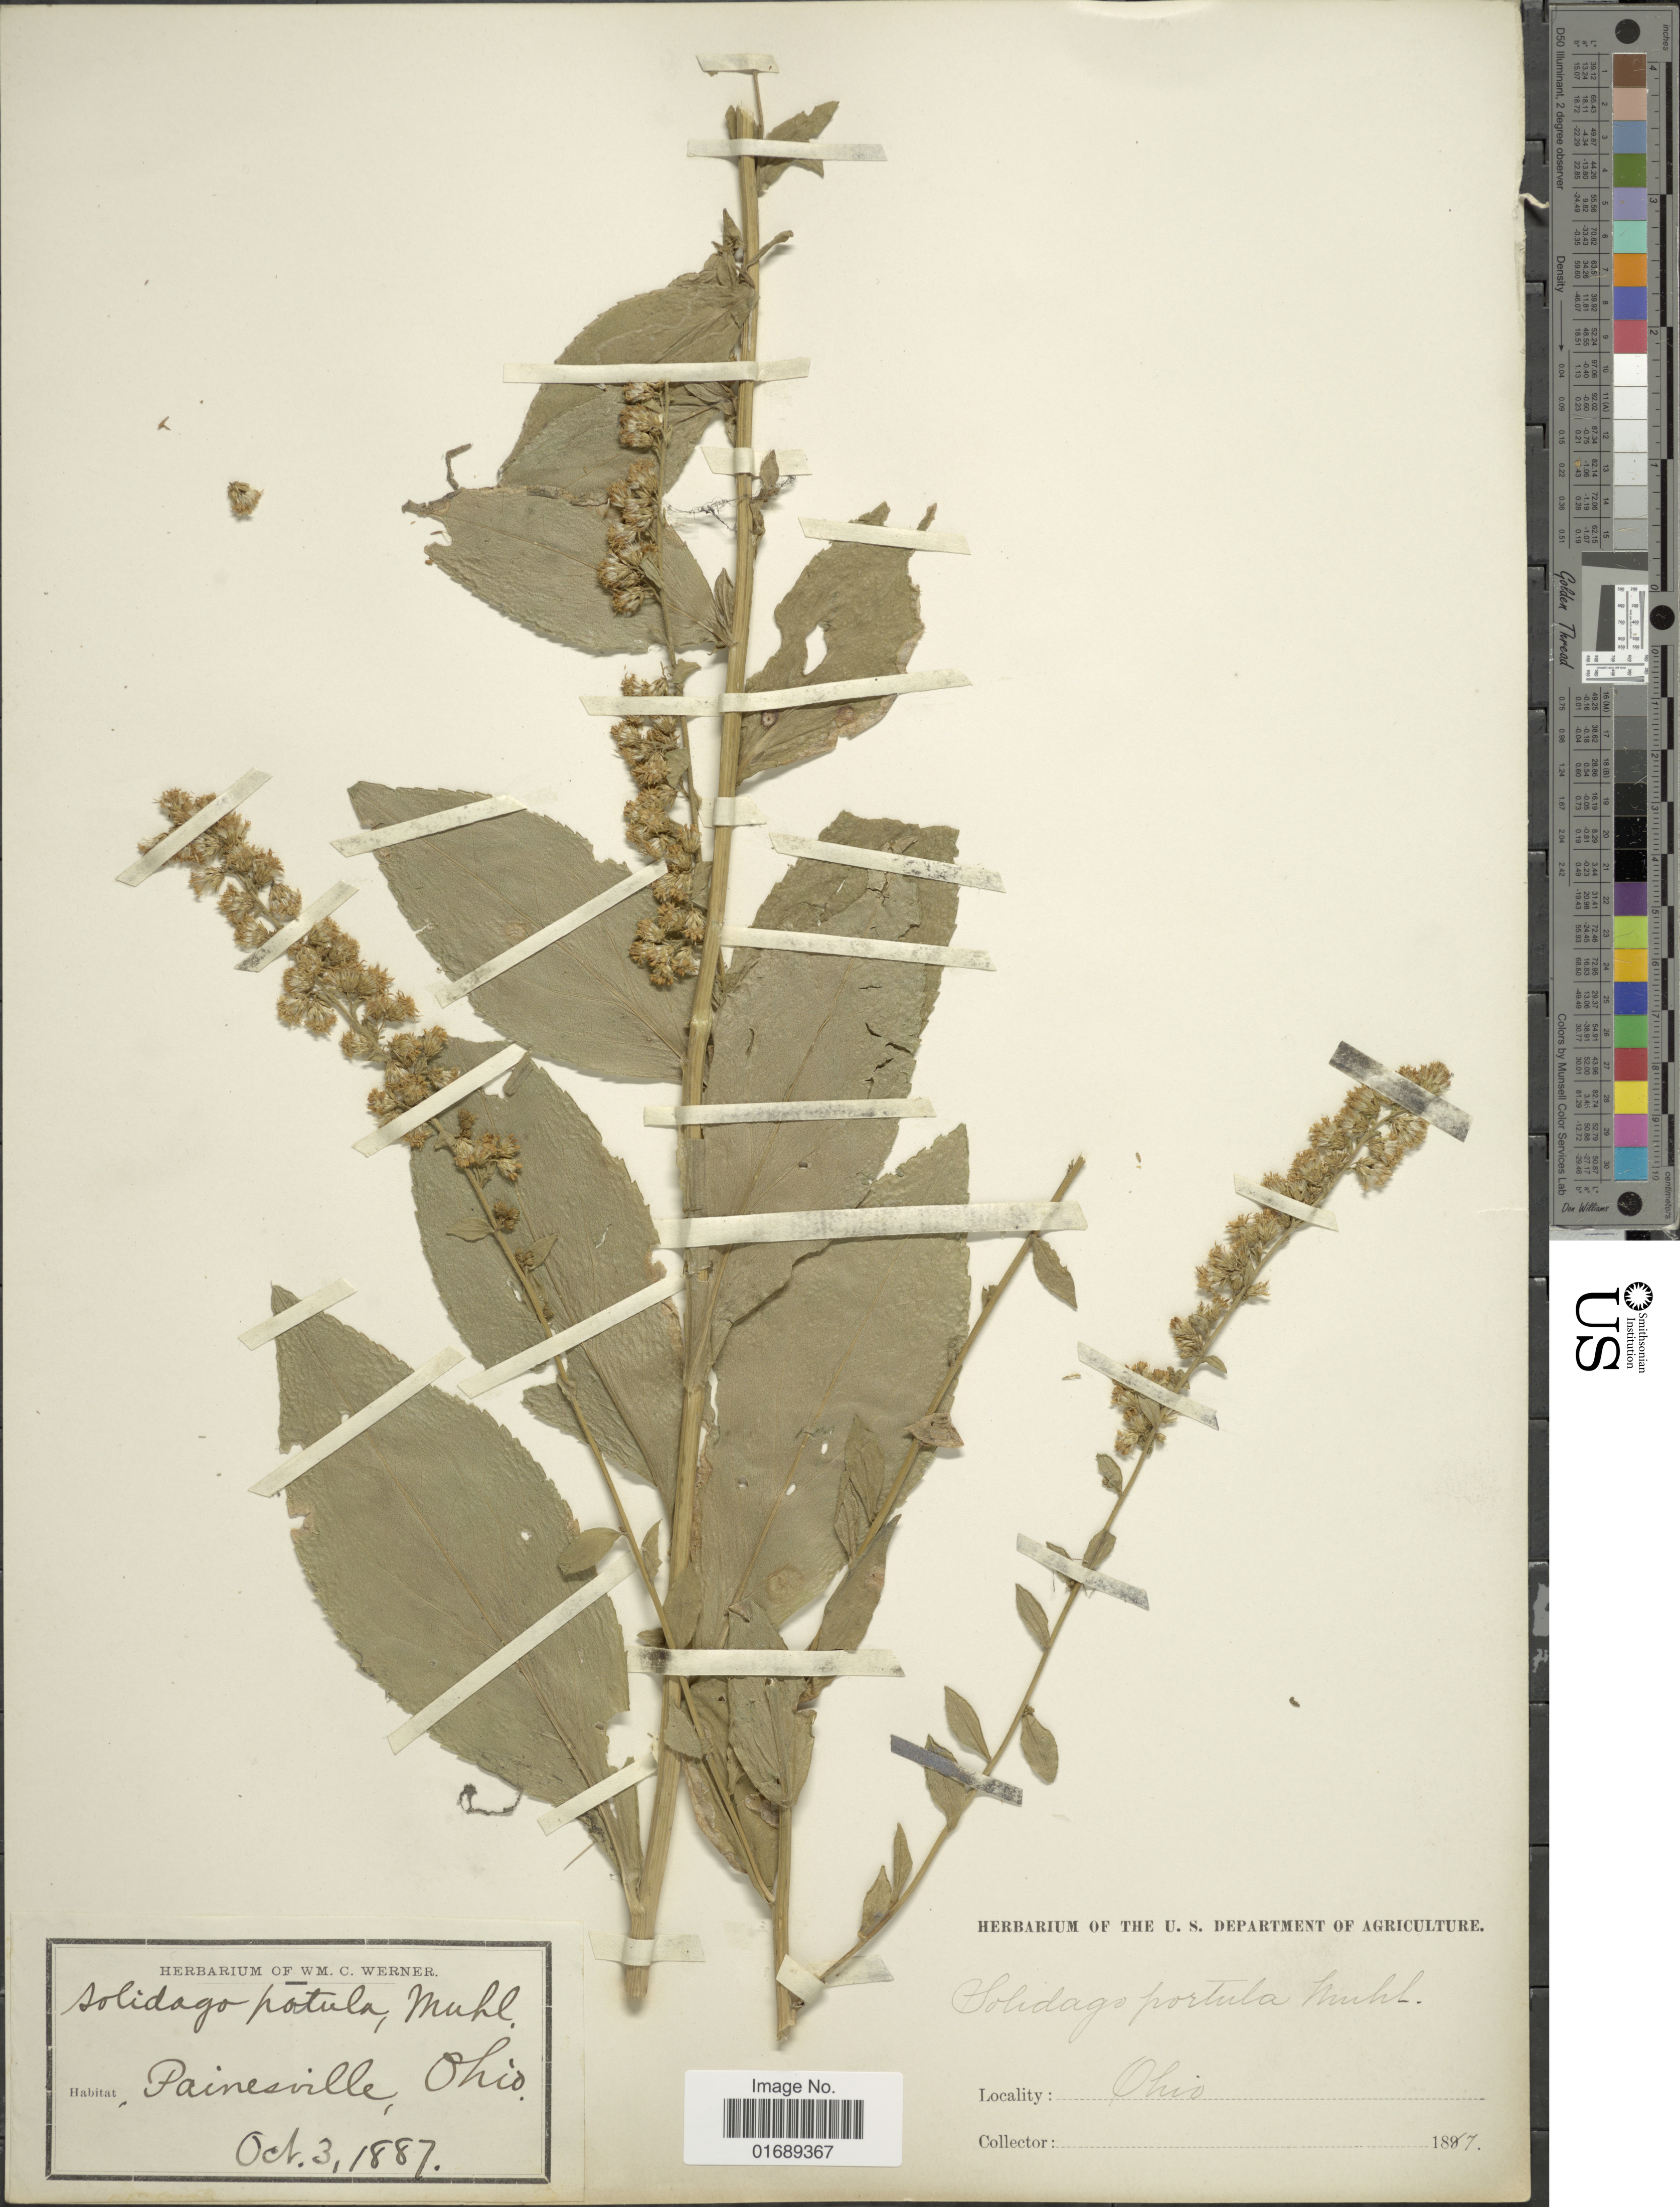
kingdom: Plantae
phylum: Tracheophyta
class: Magnoliopsida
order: Asterales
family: Asteraceae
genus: Solidago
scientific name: Solidago patula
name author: Muhl. ex Willd.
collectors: ex herb. Wm. C. Werner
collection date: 1887-10-03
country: United States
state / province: Ohio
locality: Painesville